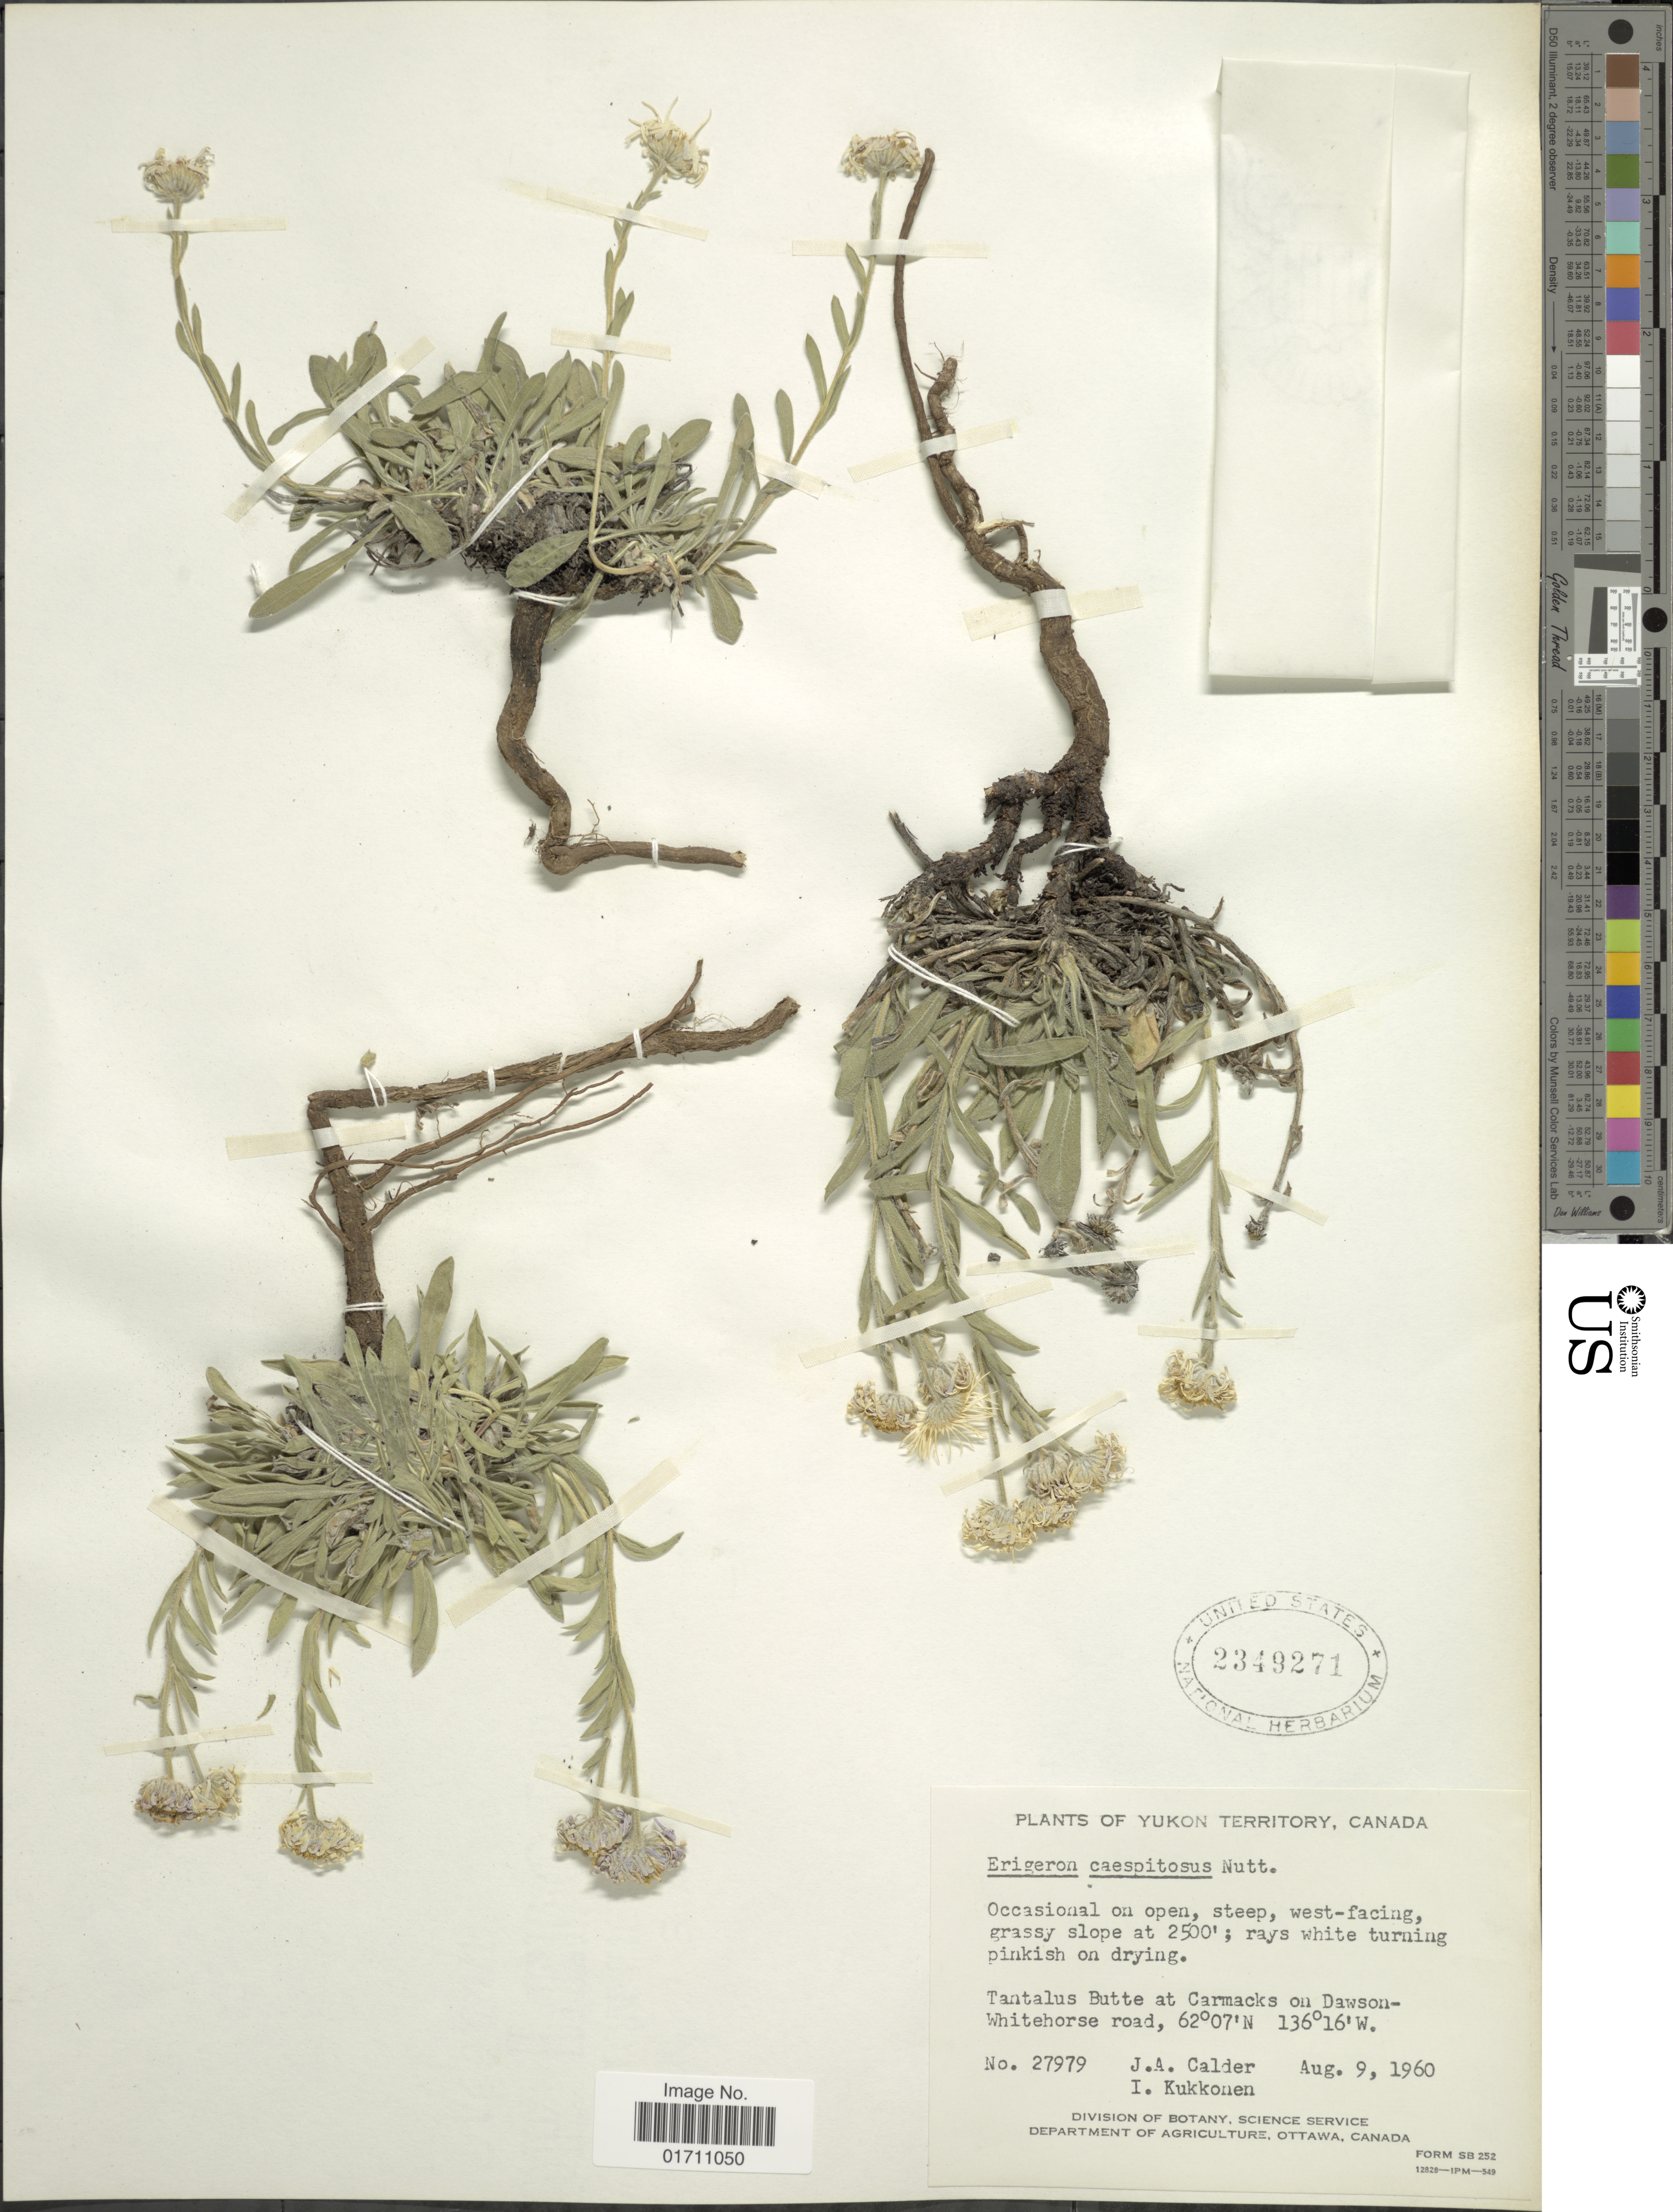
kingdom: Plantae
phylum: Tracheophyta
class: Magnoliopsida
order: Asterales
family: Asteraceae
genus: Erigeron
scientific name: Erigeron caespitosus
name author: Nutt.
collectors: J. A. Calder & I. Kukkonen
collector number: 27979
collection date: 1960-08-09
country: Canada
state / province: Yukon Territory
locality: Occasional on open, steep, west-facing, grassy slope, Tantalus Butte at Carmacks on Dawson-Whitehorse road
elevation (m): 762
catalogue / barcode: US 2349271